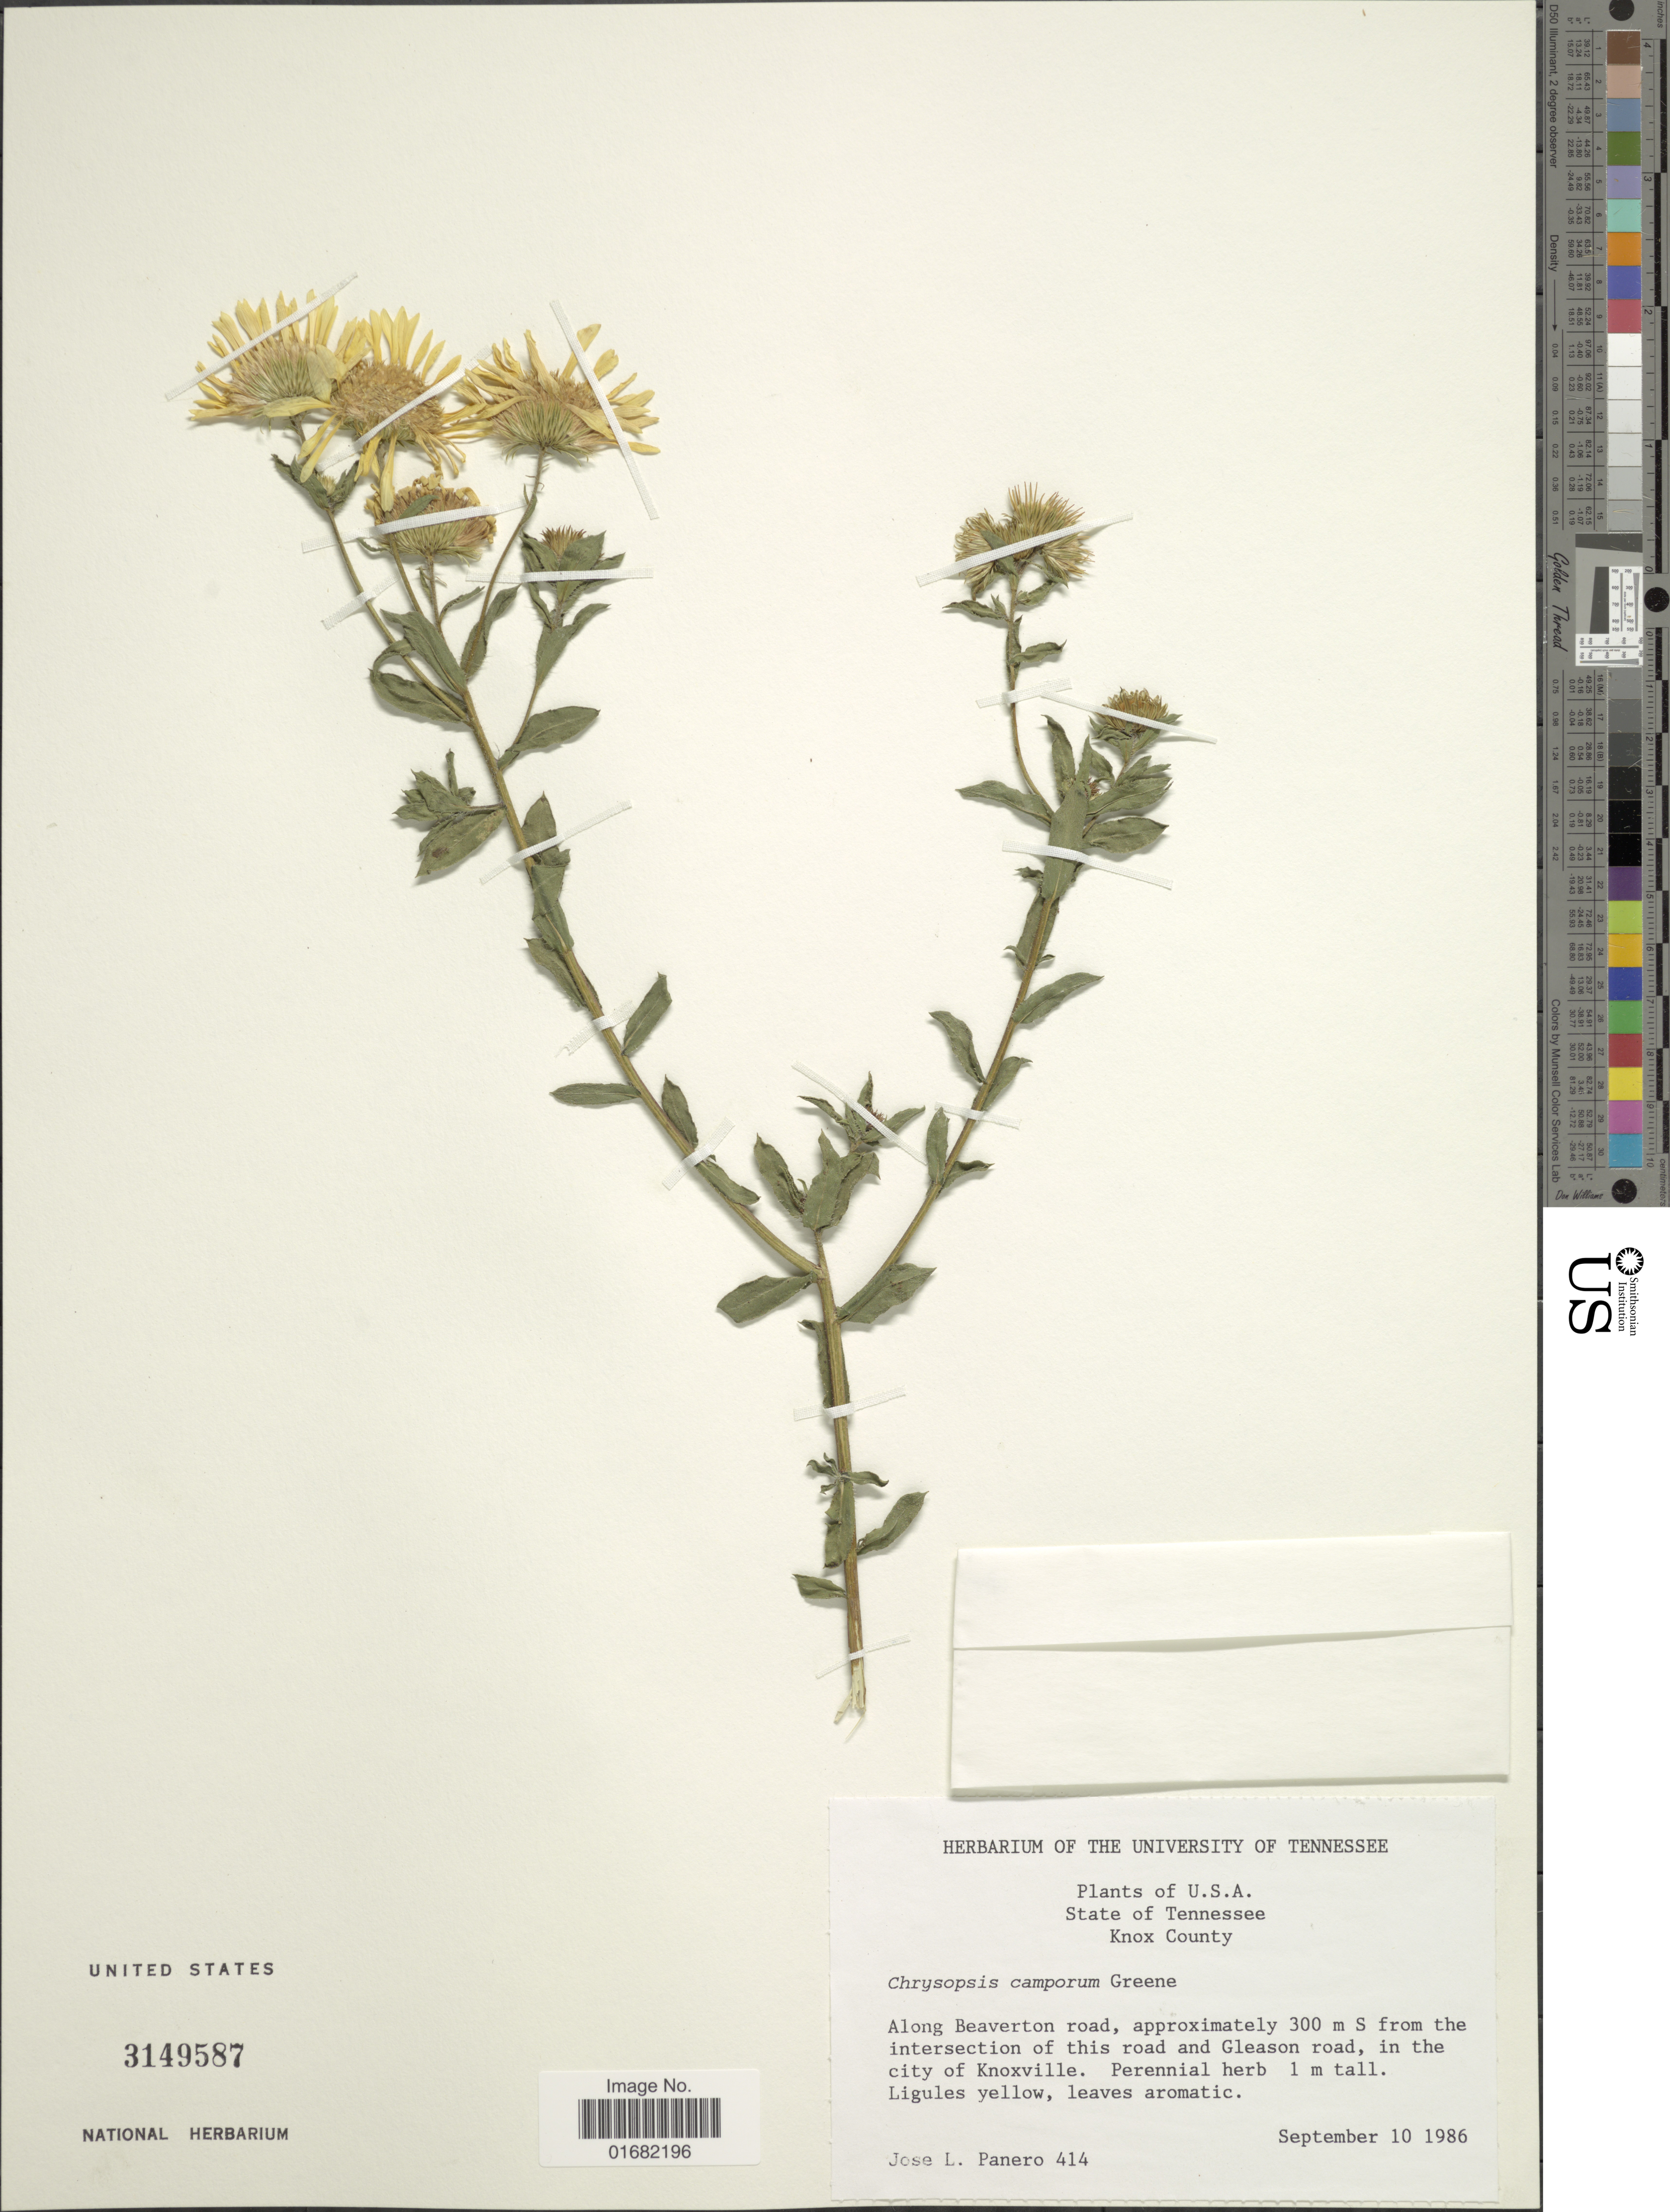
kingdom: Plantae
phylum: Tracheophyta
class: Magnoliopsida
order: Asterales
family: Asteraceae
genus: Heterotheca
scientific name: Heterotheca camporum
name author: (Greene) Shinners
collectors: J. L. Panero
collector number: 414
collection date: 1986-09-10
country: United States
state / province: Tennessee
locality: Knox County. Along Beaverton road, approximately 300 m S from the intersection of this road and Gleason road, in the city of Knoxville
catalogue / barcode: US 3149587